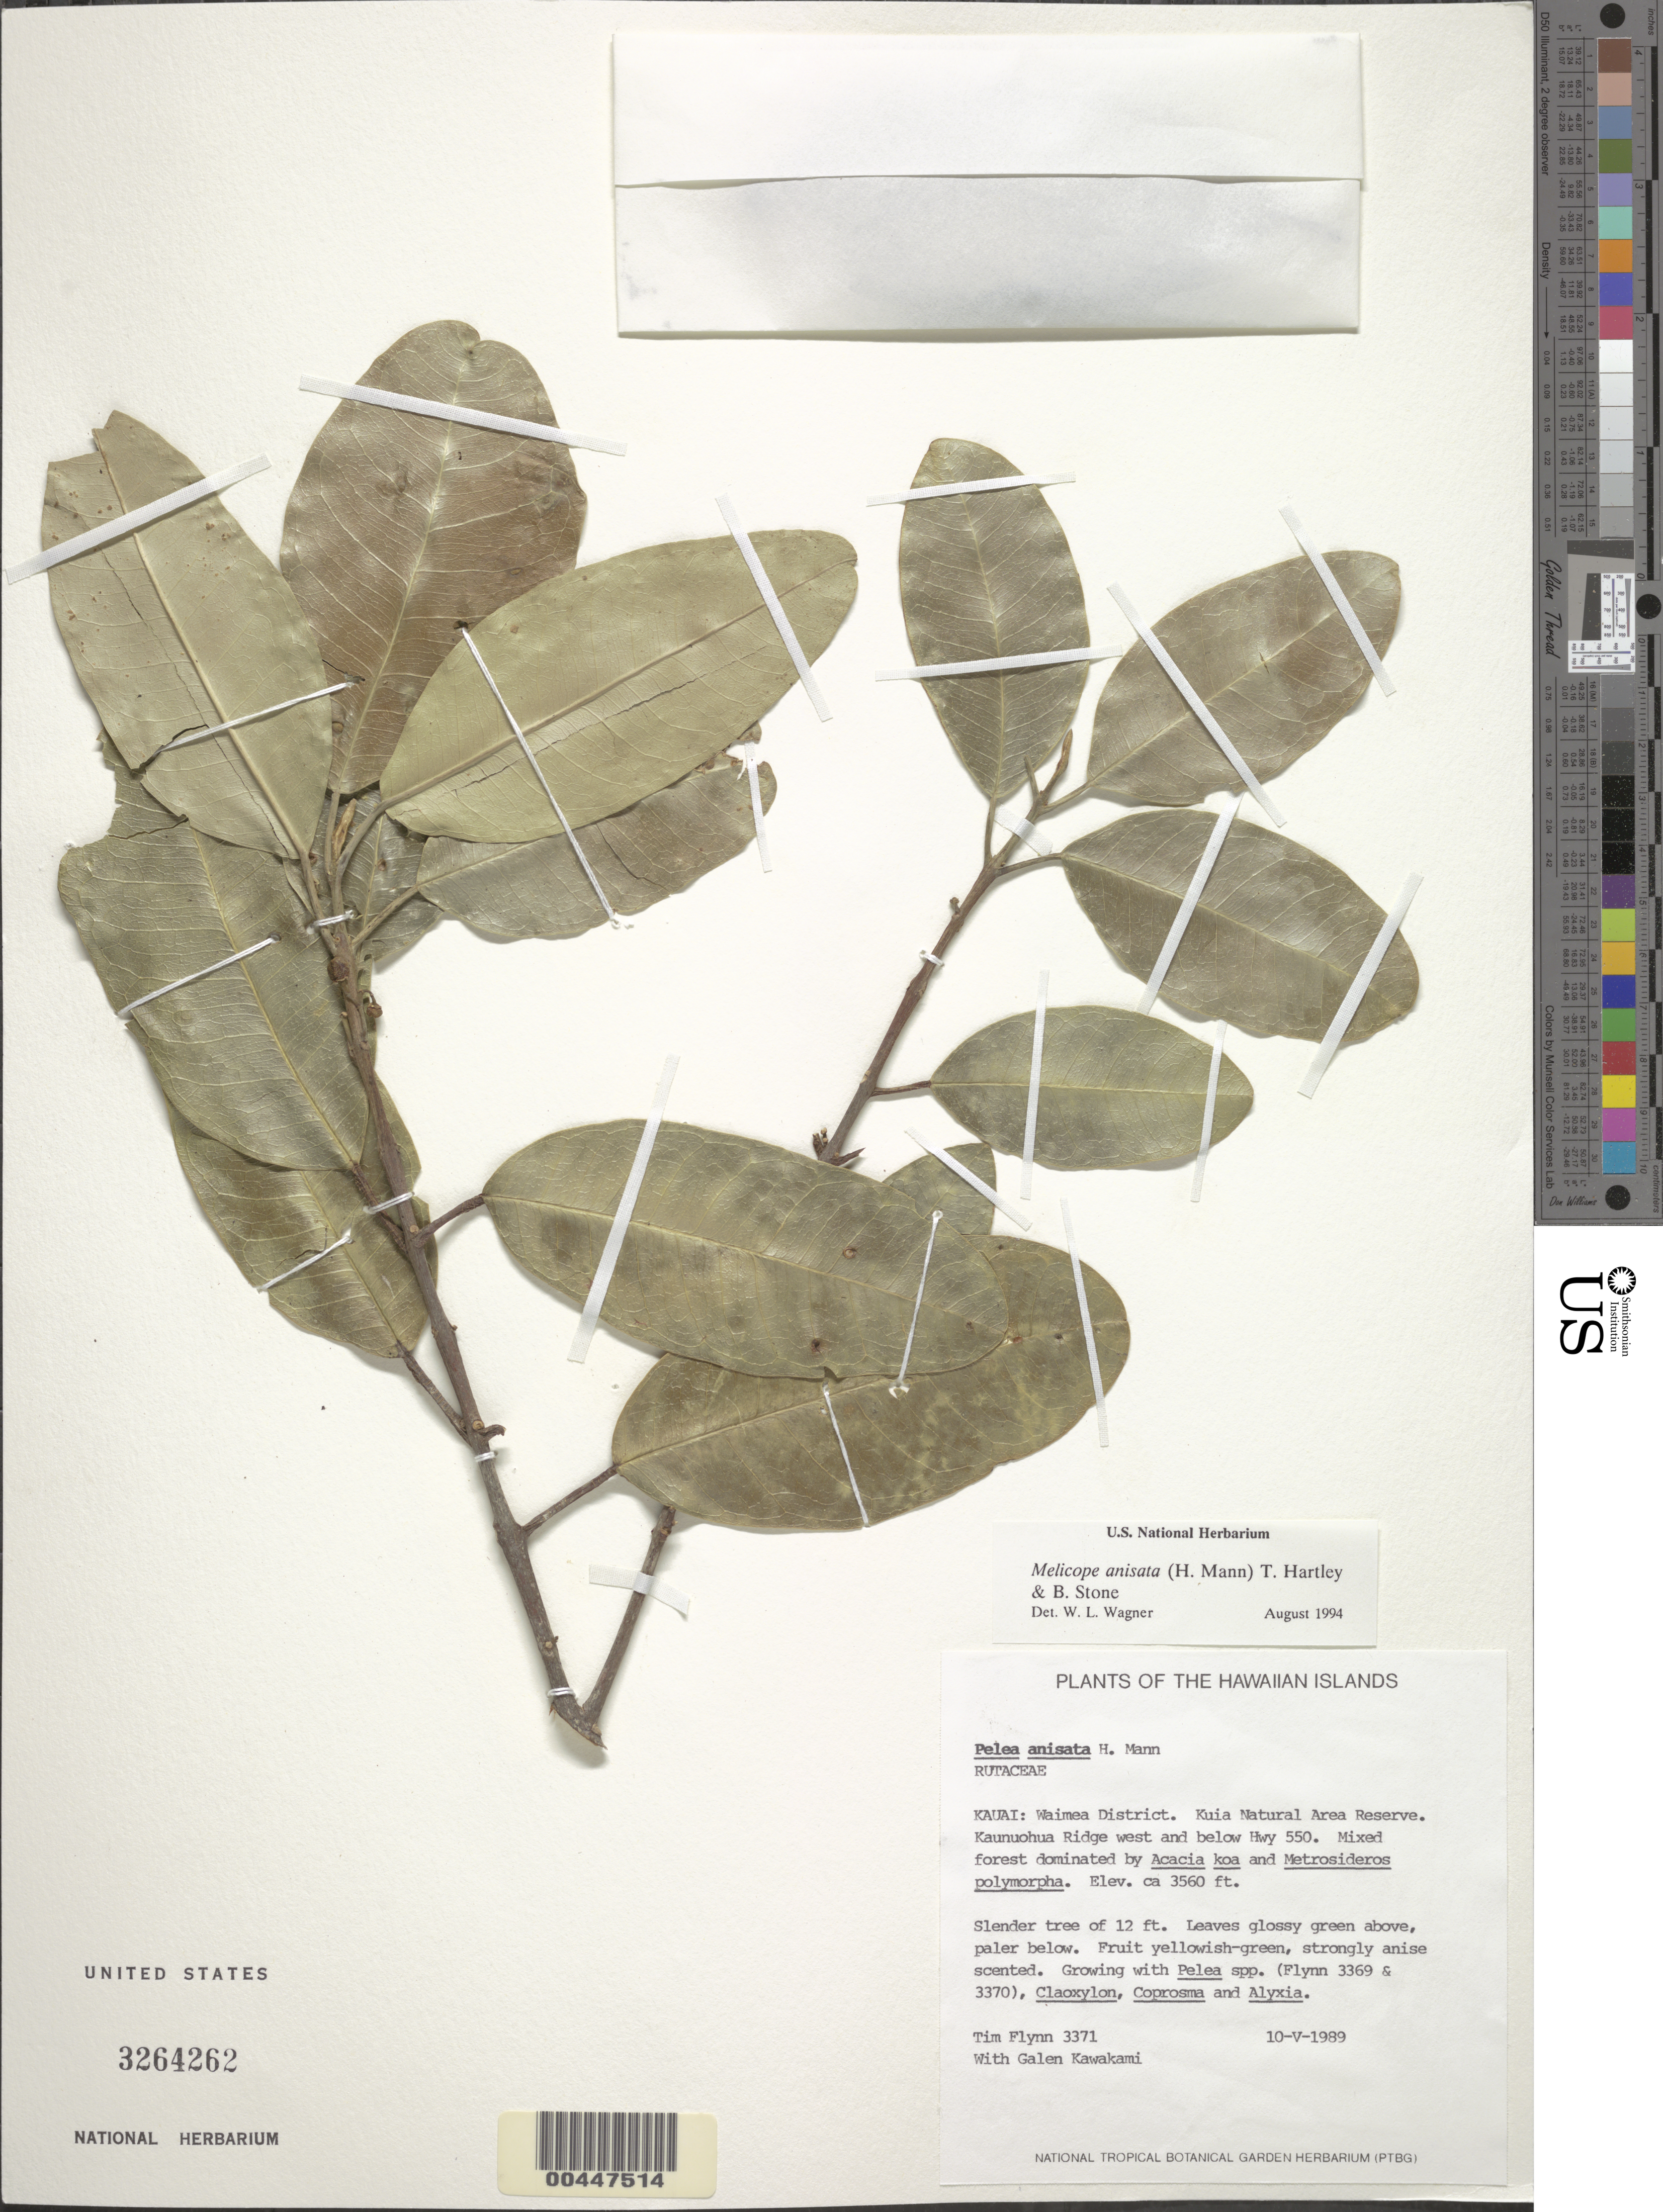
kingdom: Plantae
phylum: Tracheophyta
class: Magnoliopsida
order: Sapindales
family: Rutaceae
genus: Melicope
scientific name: Melicope anisata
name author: (H. Mann) T.G. Hartley & B.C. Stone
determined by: Wagner, W. L., (BOT), Smithsonian Institution - National Museum of Natural History (UNITED STATES)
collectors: T. W. Flynn & G. Kawakami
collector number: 3371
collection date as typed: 10 May 1989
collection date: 1989-05-10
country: United States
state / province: Hawaii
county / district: Kauai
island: Kaua'i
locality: Waimea Dist, Kuia Natural Area Res, Kaunuohua Ridge W & below Hwy 550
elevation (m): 1085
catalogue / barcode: US 3264262